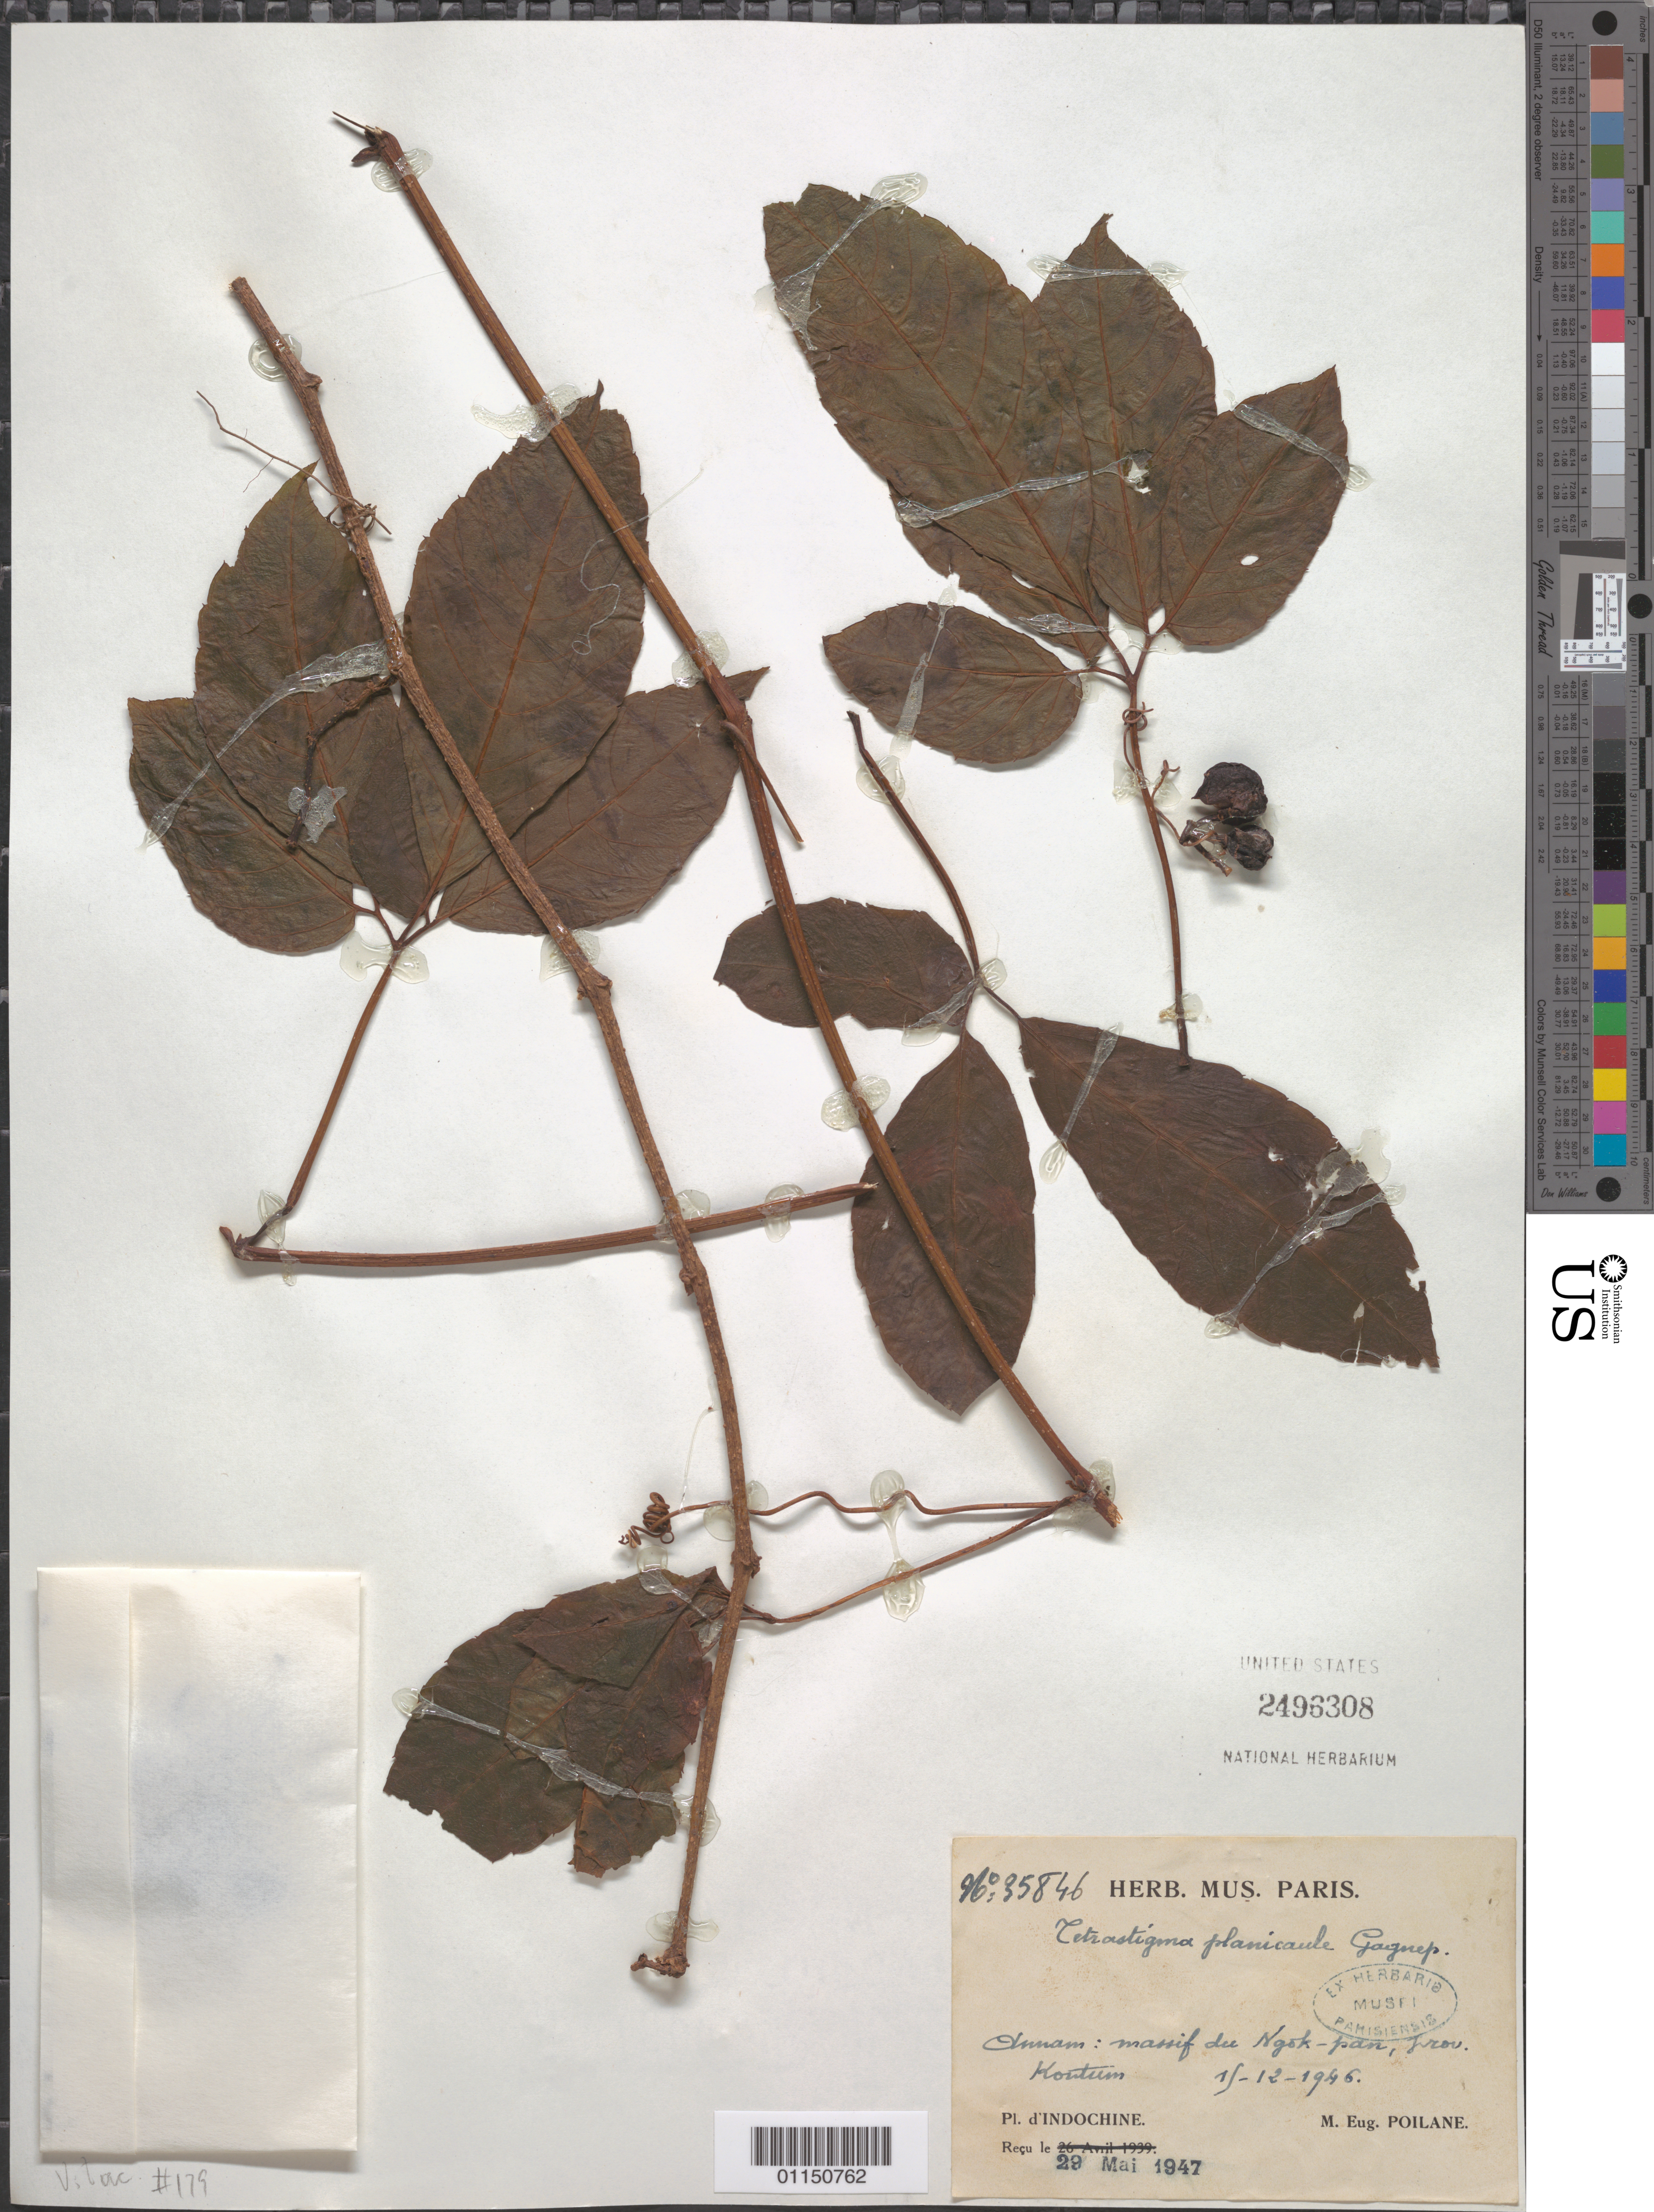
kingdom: Plantae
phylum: Tracheophyta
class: Magnoliopsida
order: Vitales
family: Vitaceae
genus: Tetrastigma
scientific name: Tetrastigma planicaule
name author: (W. Hook.) Gagnep.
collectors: E. Poilane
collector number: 35846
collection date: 1946-12-11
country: Vietnam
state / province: Annam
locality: Kontum Prov.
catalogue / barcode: US 2496308